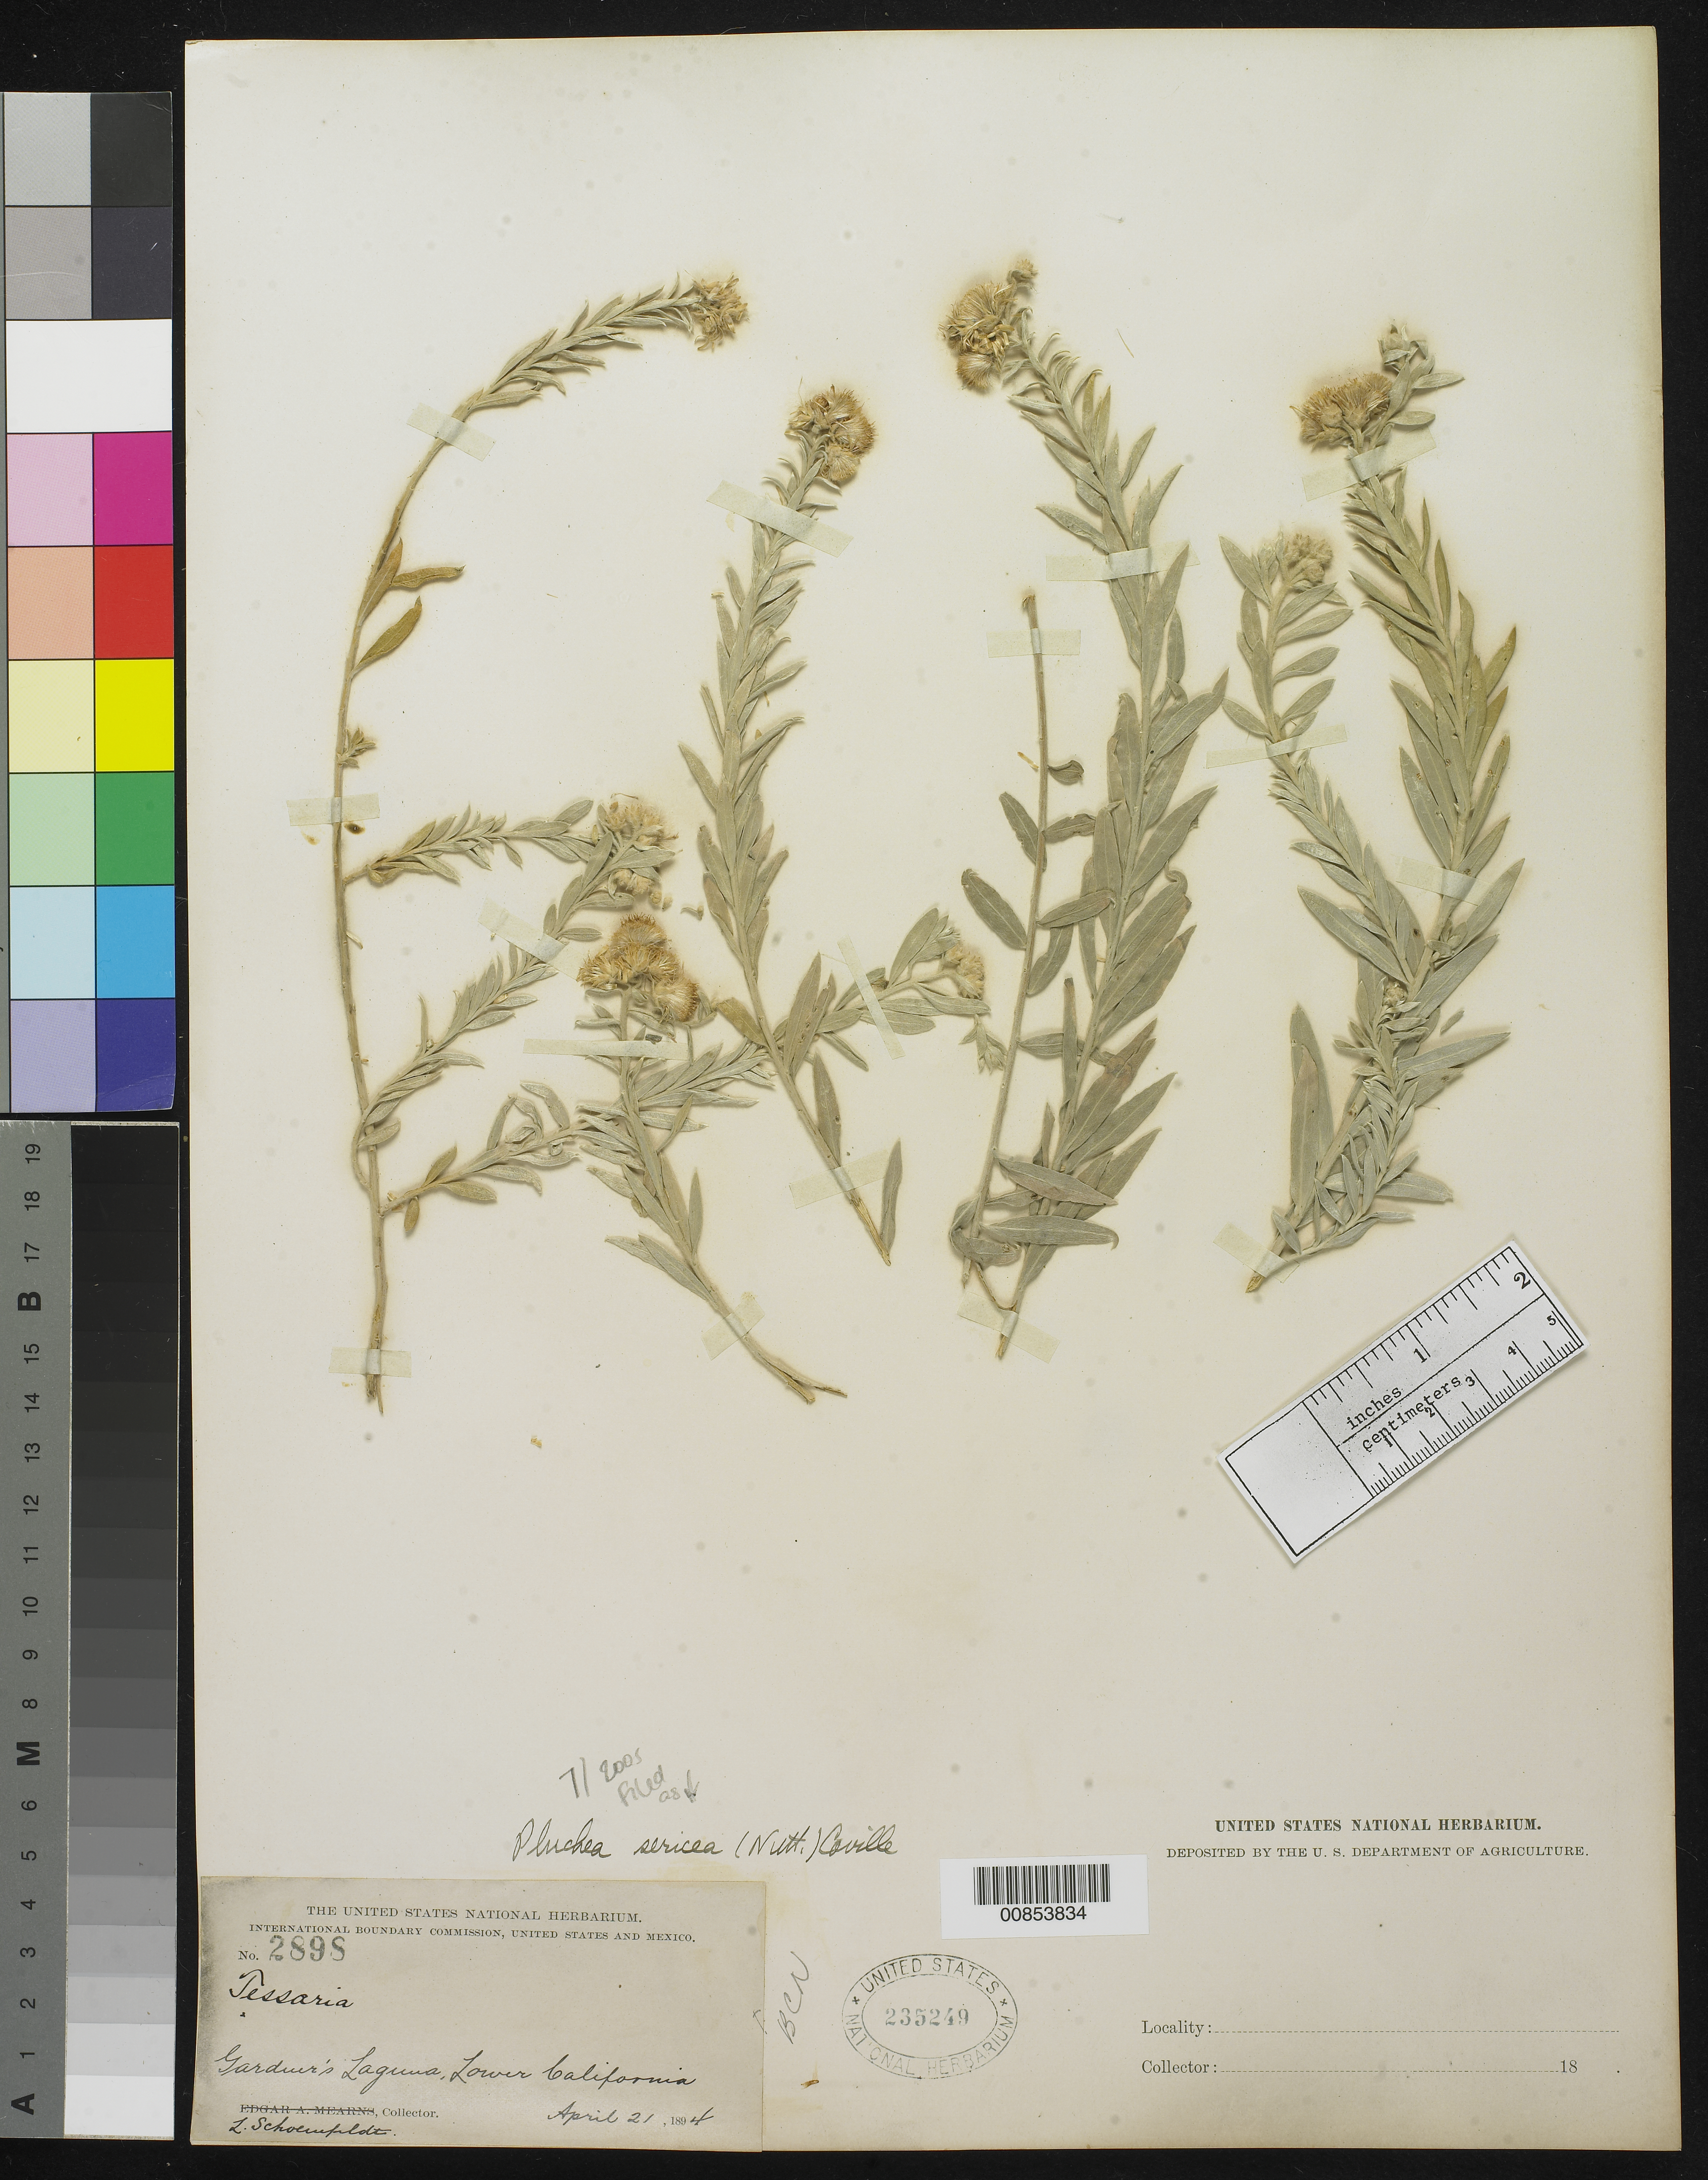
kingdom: Plantae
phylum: Tracheophyta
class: Magnoliopsida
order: Asterales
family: Asteraceae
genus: Pluchea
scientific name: Pluchea sericea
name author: (Nutt.) Coville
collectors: L. Schoenfeldt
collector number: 2898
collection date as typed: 21 Apr 1894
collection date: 1894-04-21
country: Mexico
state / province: Baja California Norte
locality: Gardner's Laguna, Baja California.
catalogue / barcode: US 235249